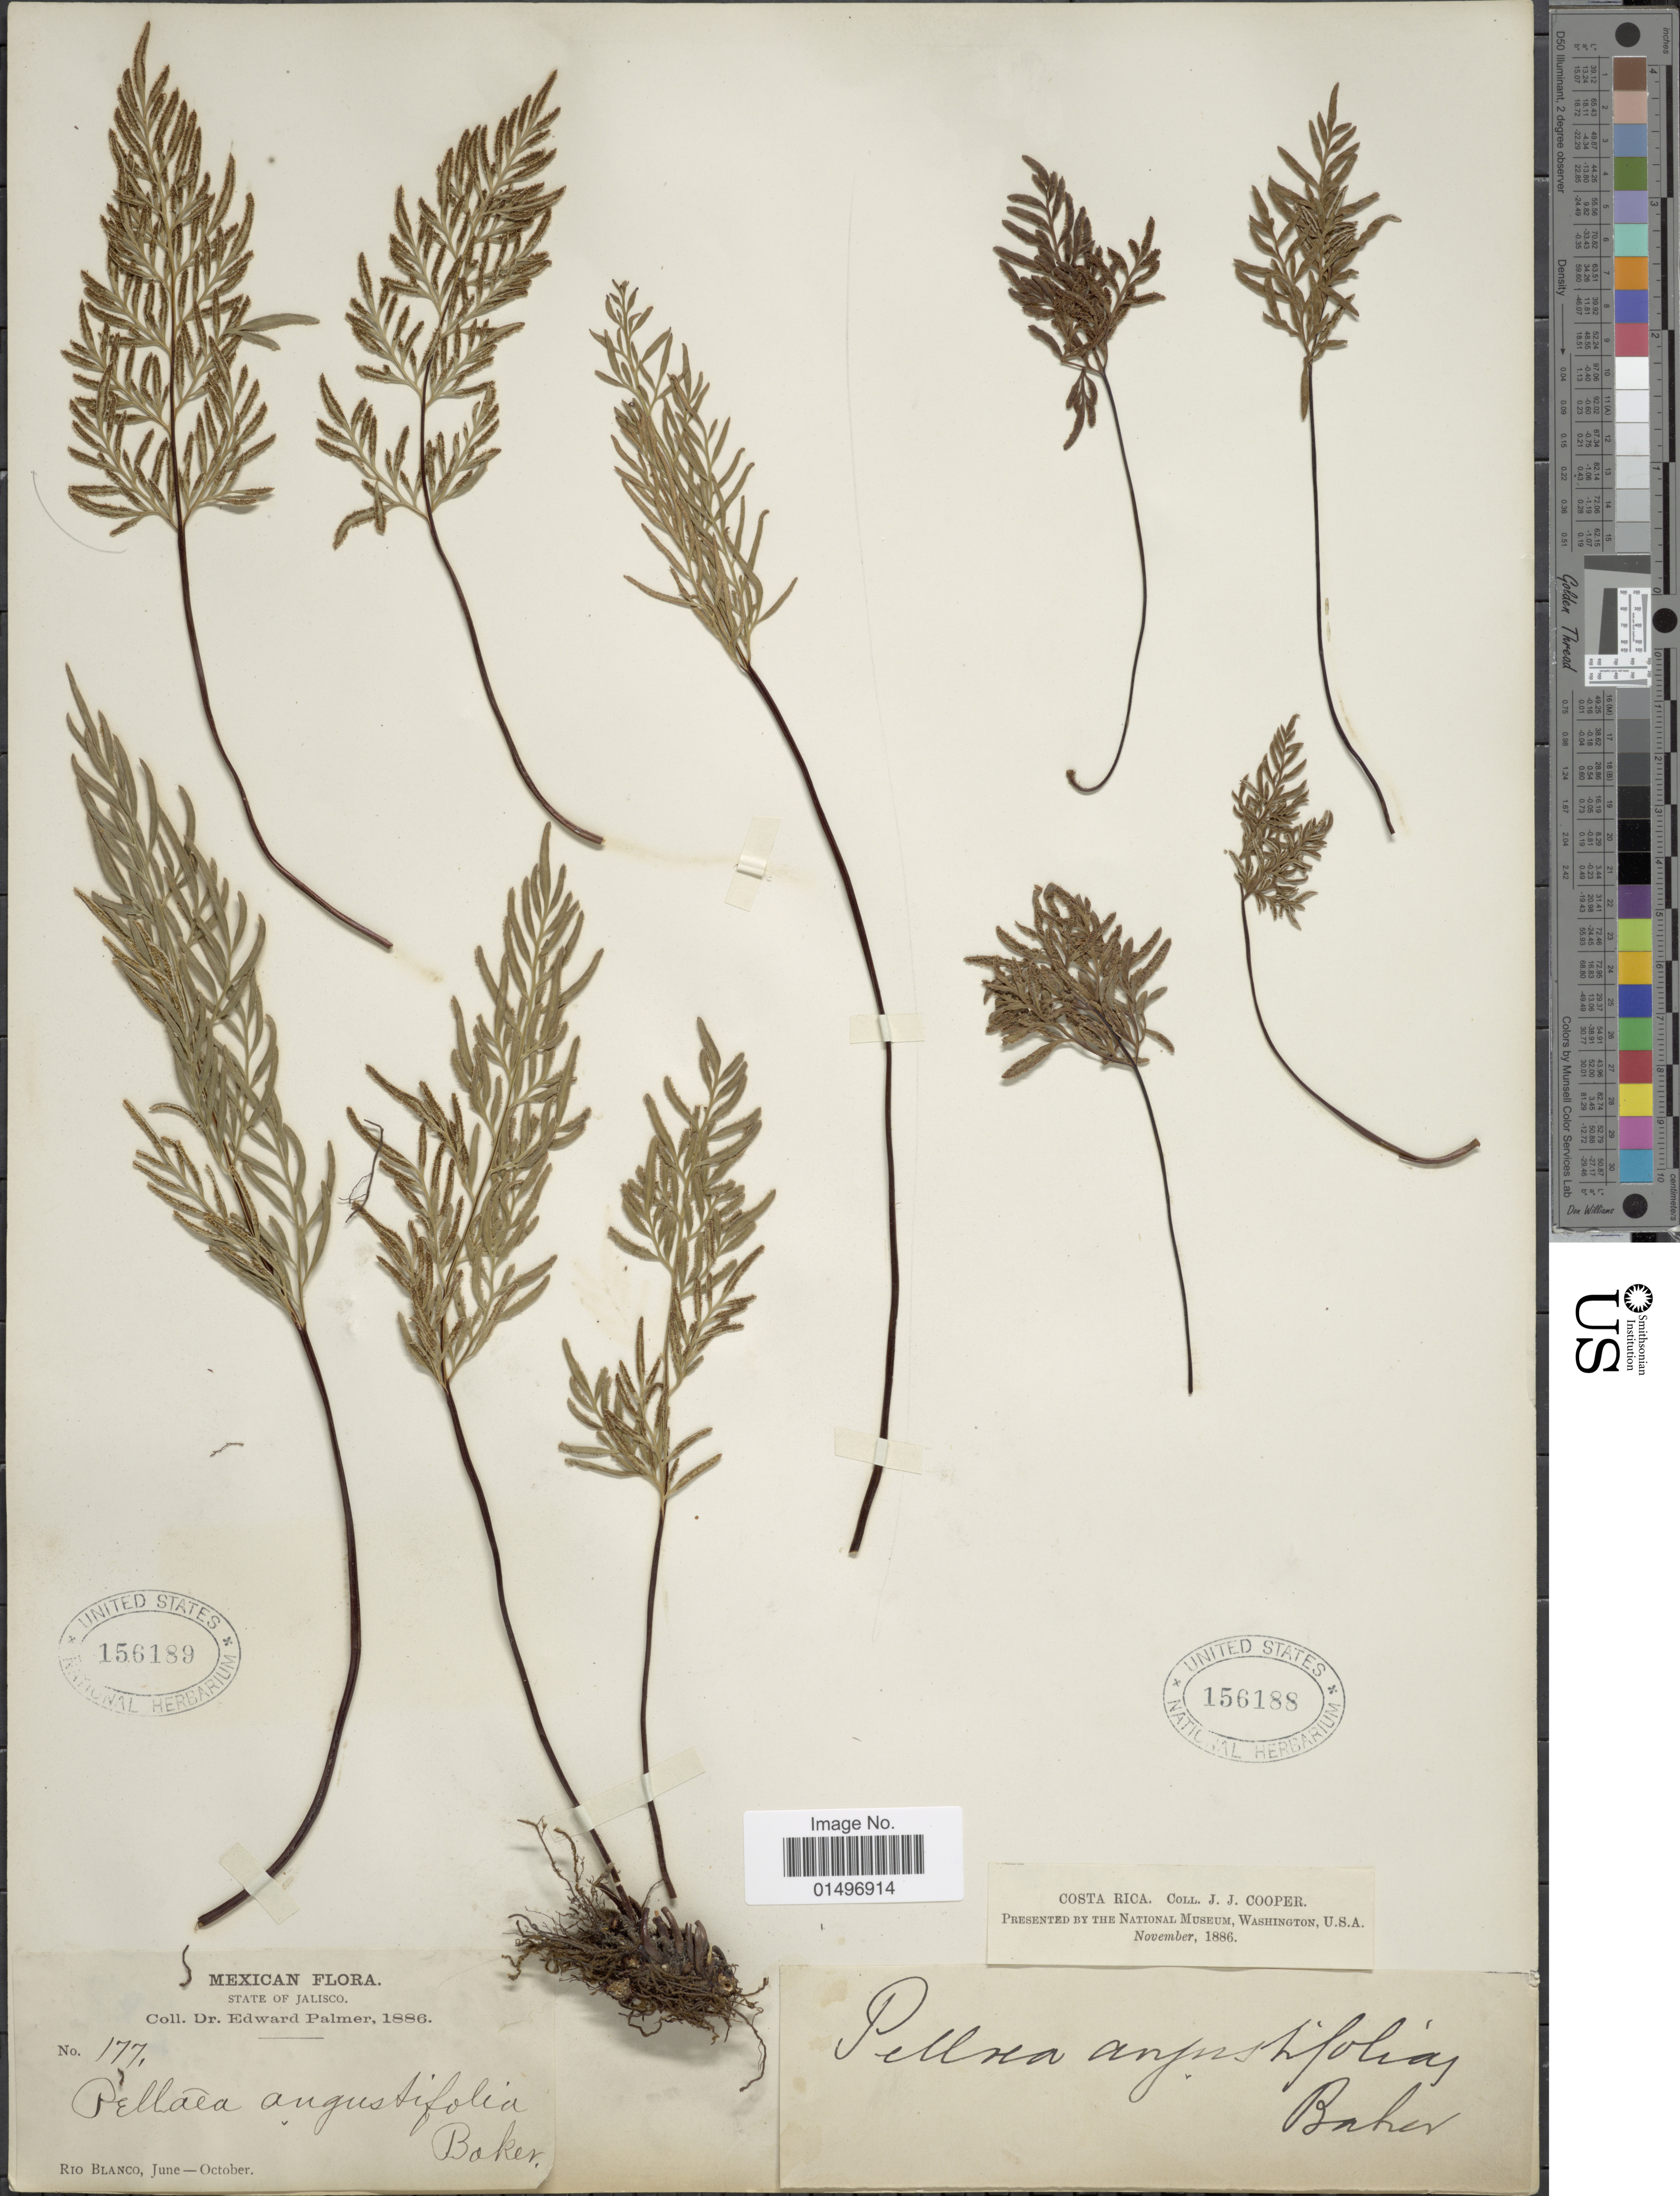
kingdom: Plantae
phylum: Tracheophyta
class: Polypodiopsida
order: Polypodiales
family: Pteridaceae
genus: Gaga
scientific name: Gaga angustifolia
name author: (Kunth) Fay W. Li & Windham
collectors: E. Palmer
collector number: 177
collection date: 1886-06/1886-10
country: Mexico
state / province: Jalisco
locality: Mexican, Rio Blanco.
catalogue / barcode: US 156189